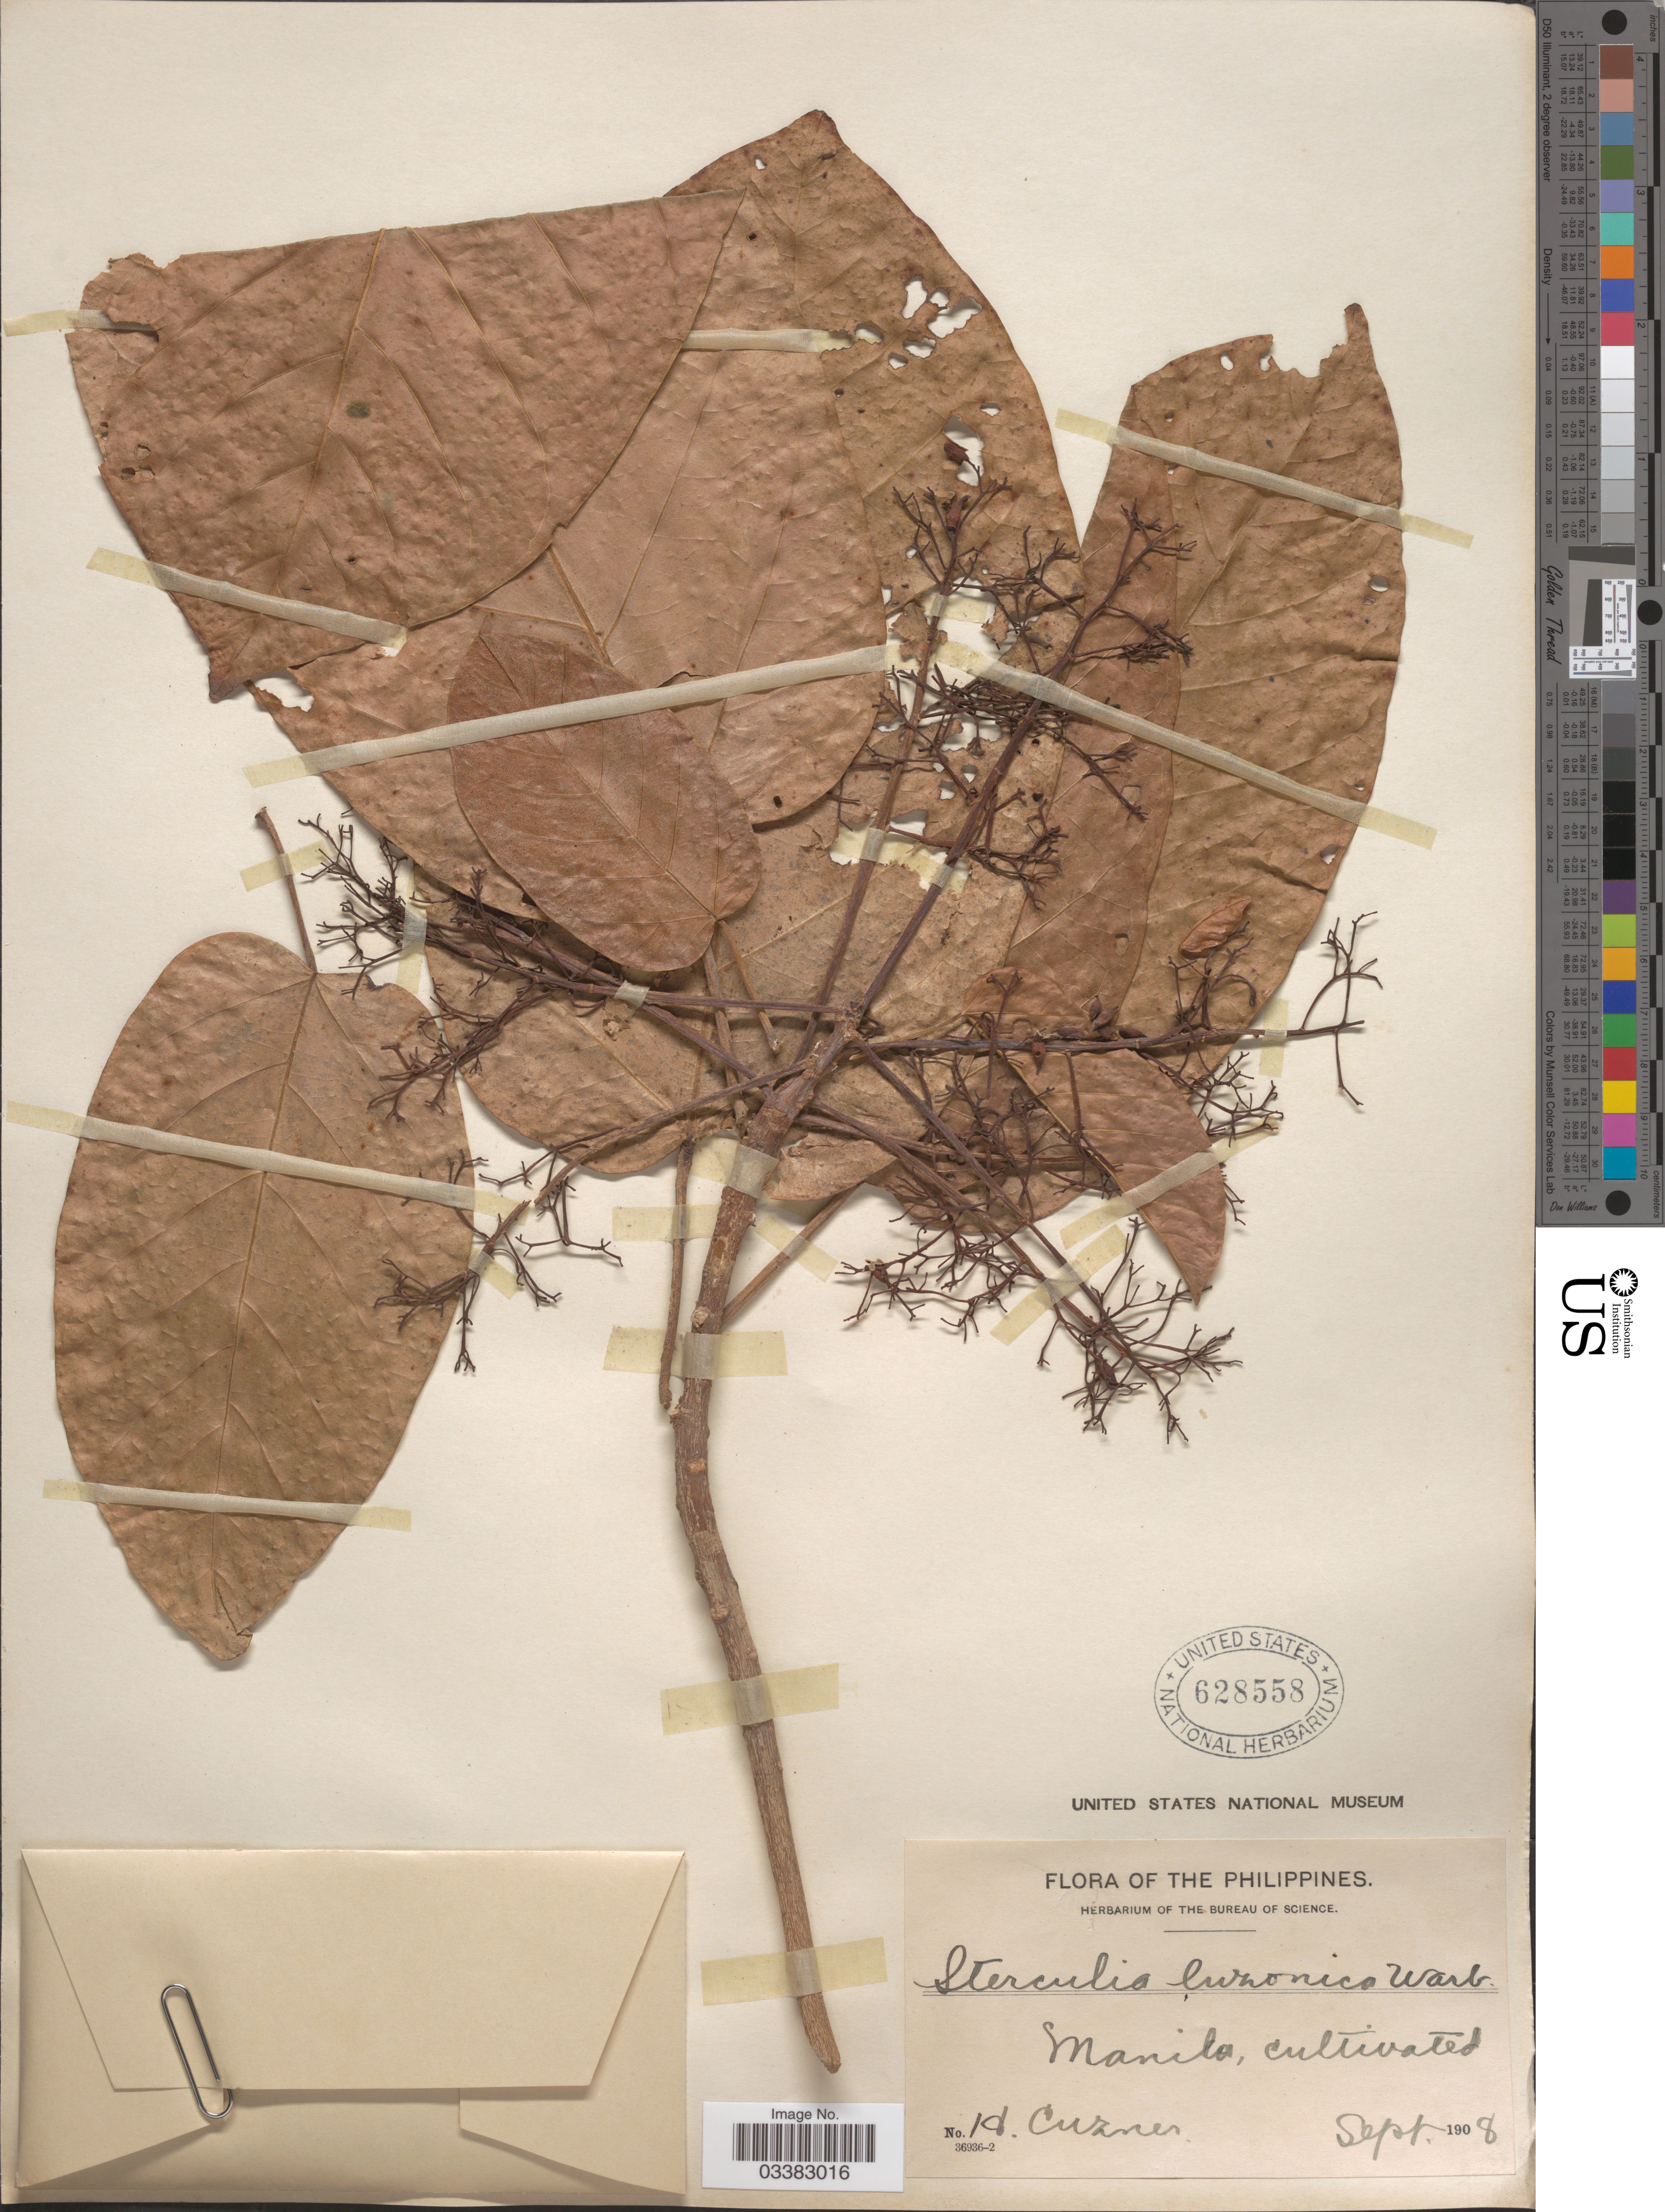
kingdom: Plantae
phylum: Tracheophyta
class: Magnoliopsida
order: Malvales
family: Malvaceae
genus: Sterculia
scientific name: Sterculia luzonica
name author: Warb.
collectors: H. Cuzner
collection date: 1908-09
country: Philippines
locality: Manila.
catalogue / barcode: US 628558